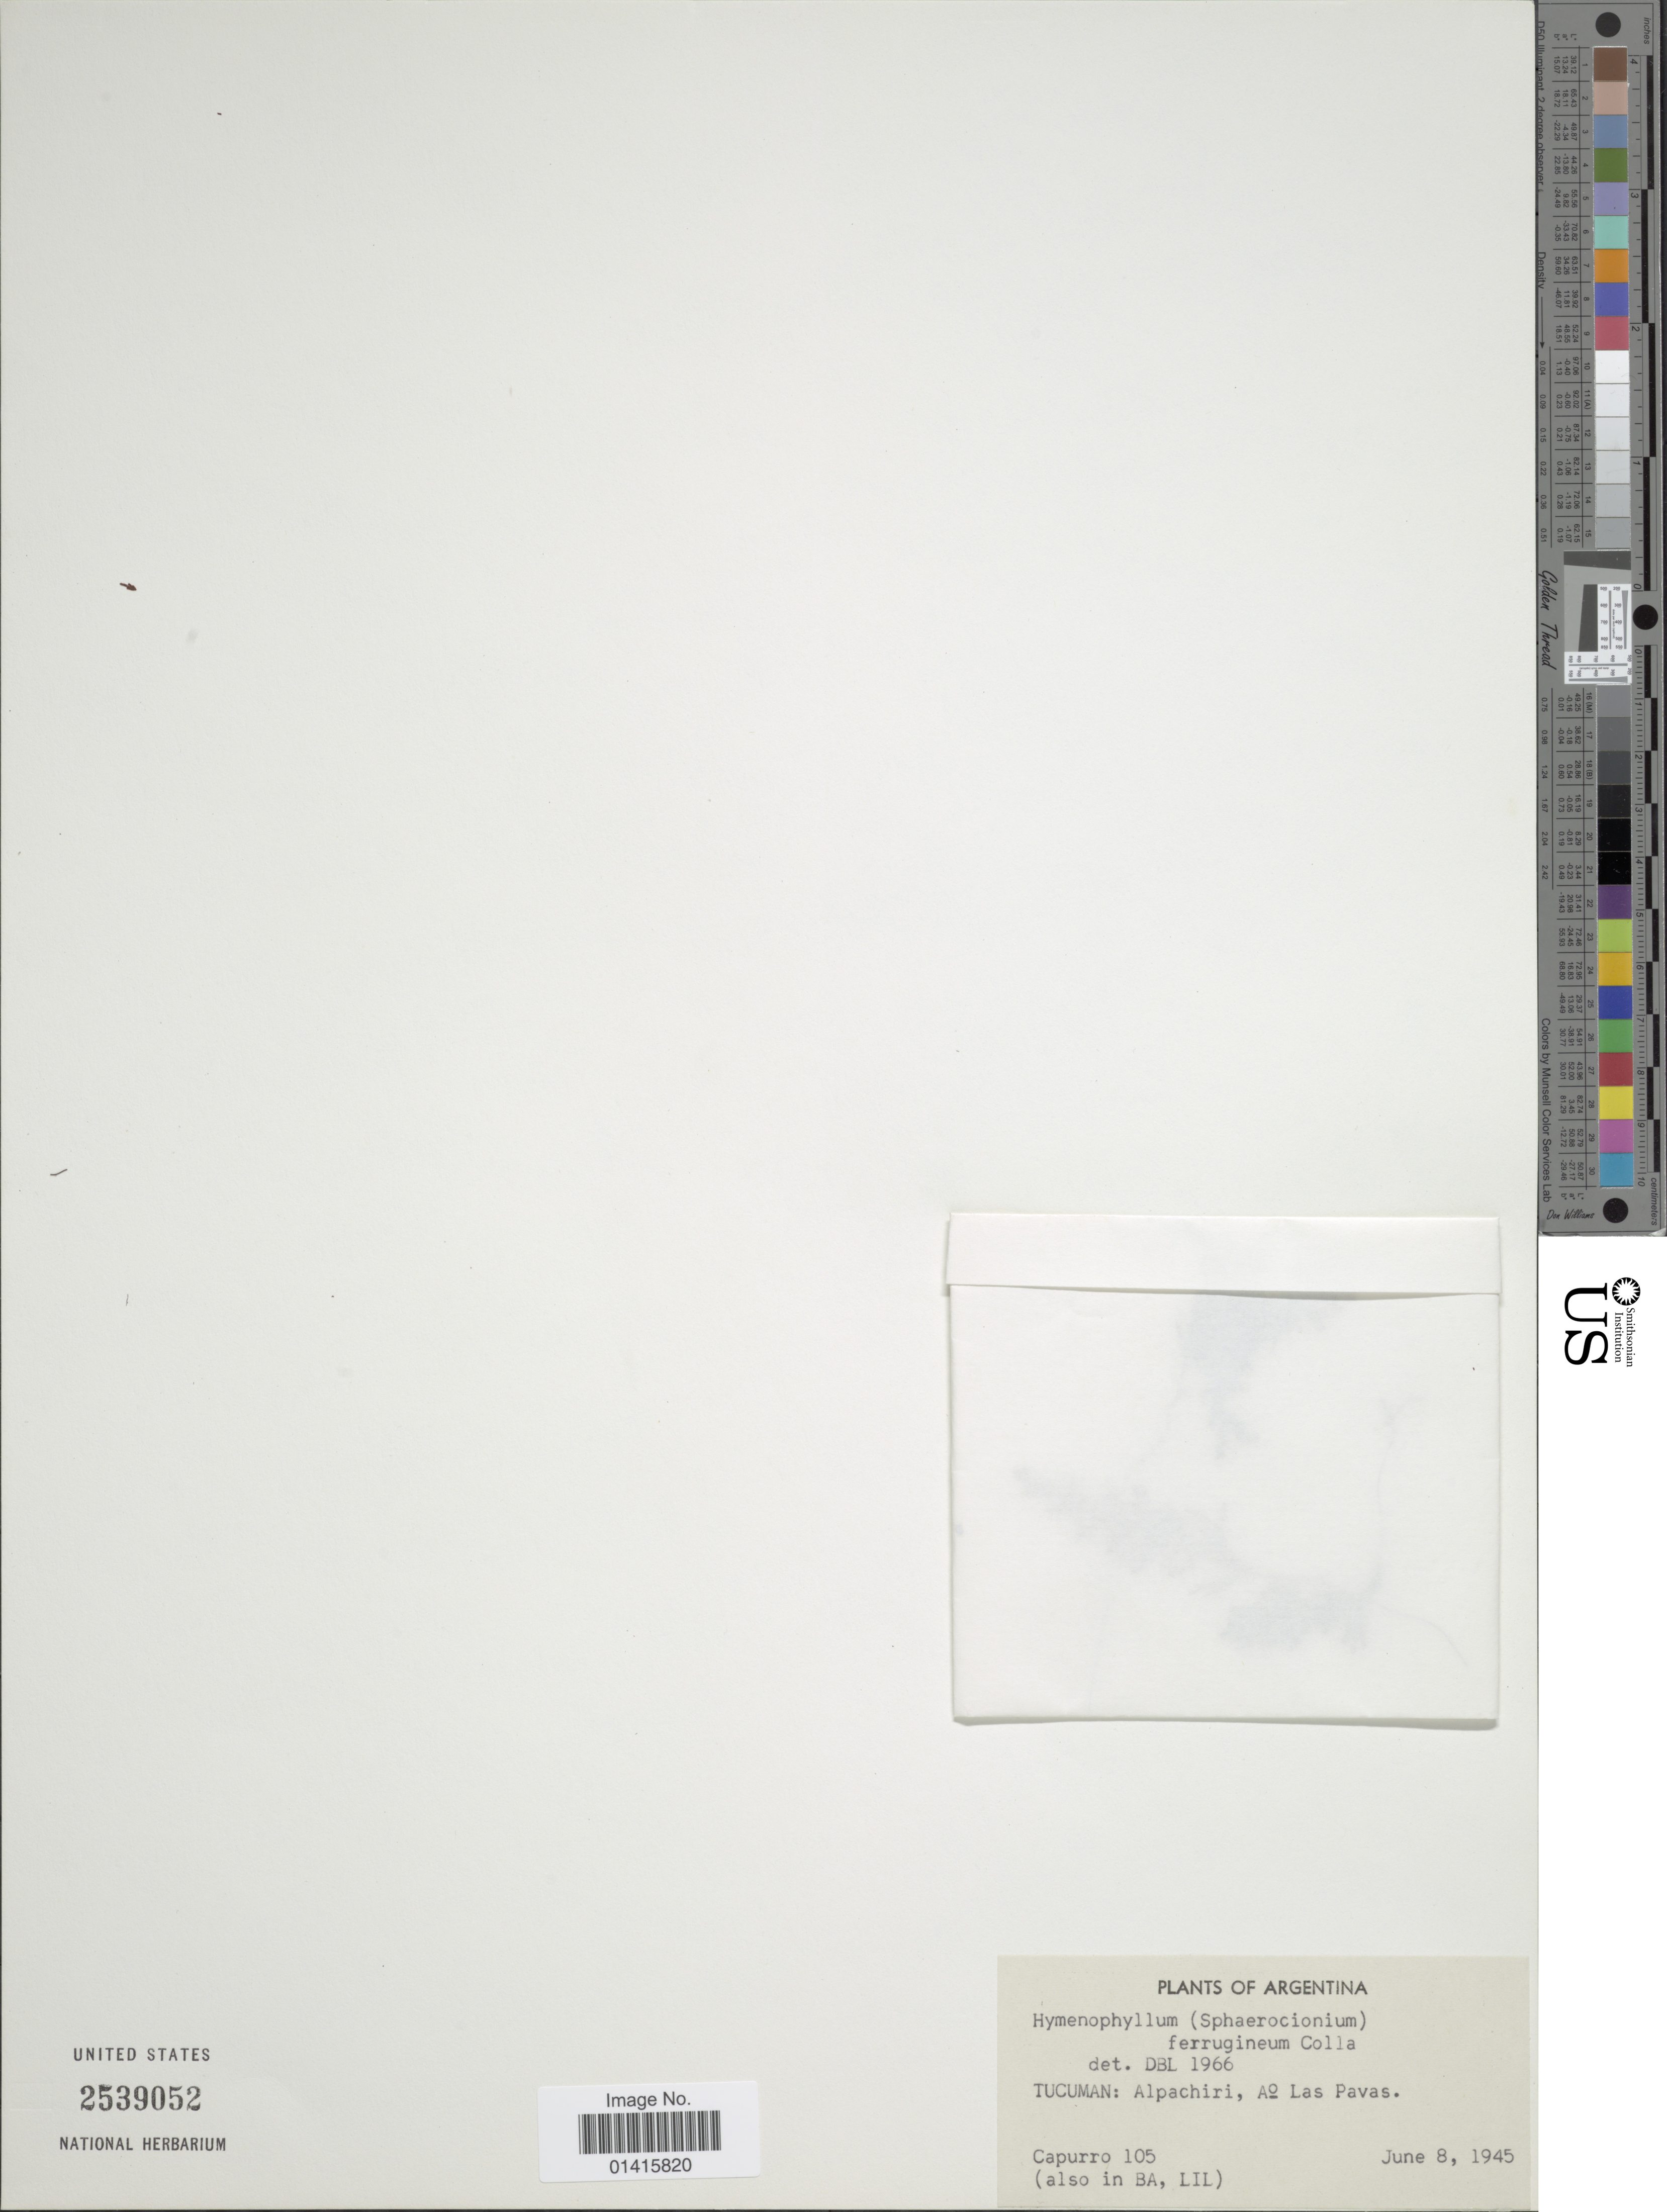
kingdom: Plantae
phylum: Tracheophyta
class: Polypodiopsida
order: Hymenophyllales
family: Hymenophyllaceae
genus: Hymenophyllum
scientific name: Hymenophyllum capurroi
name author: de la Sota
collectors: -. Capurro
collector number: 105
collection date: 1945-06-08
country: Argentina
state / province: Tucuman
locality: Tucuman: Alpachiri, Ao Las Pavas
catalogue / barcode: US 2539052